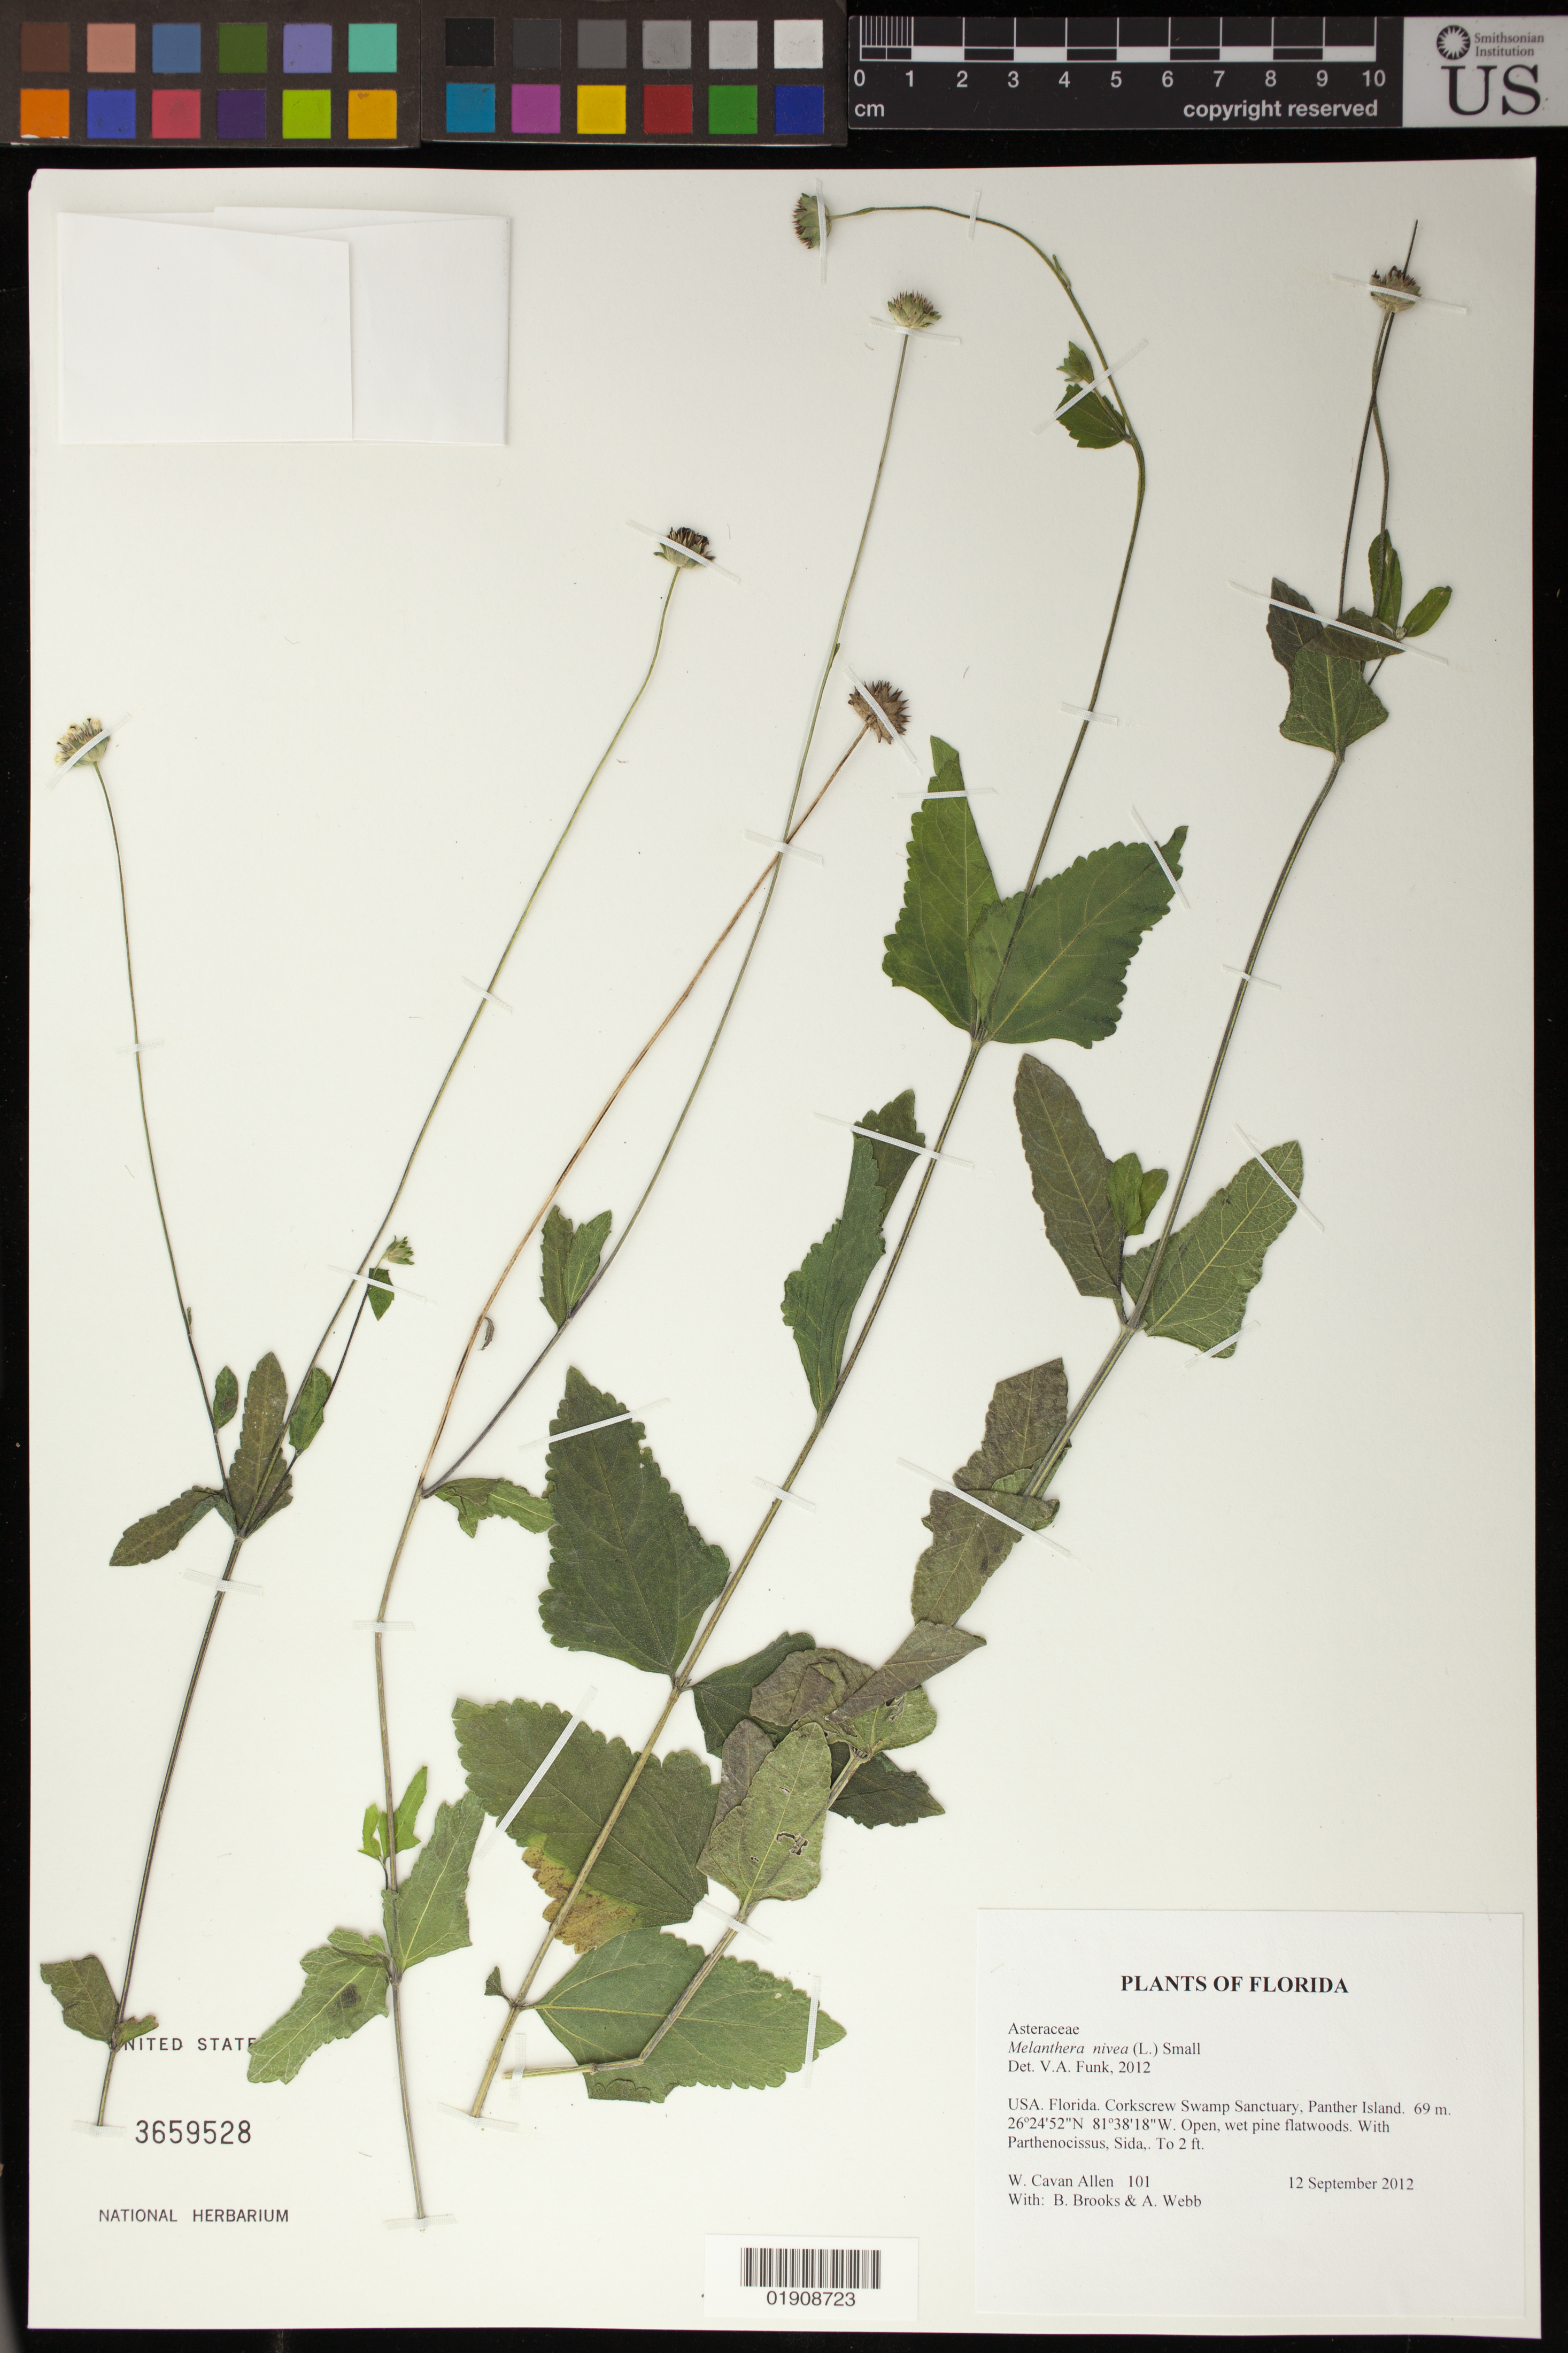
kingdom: Plantae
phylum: Tracheophyta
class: Magnoliopsida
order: Asterales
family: Asteraceae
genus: Melanthera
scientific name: Melanthera nivea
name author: (L.) Small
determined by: Funk, Vicki A., (BOT), Smithsonian Institution - National Museum of Natural History (UNITED STATES)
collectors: W. C. Allen, B. Brooks & A. Webb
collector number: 101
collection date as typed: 12 September 2012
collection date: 2012-09-12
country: United States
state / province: Florida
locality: Corkscrew Swamp Sanctuary, Panther Island.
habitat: Open, wet pine flatwoods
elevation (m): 69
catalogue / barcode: US 3659528